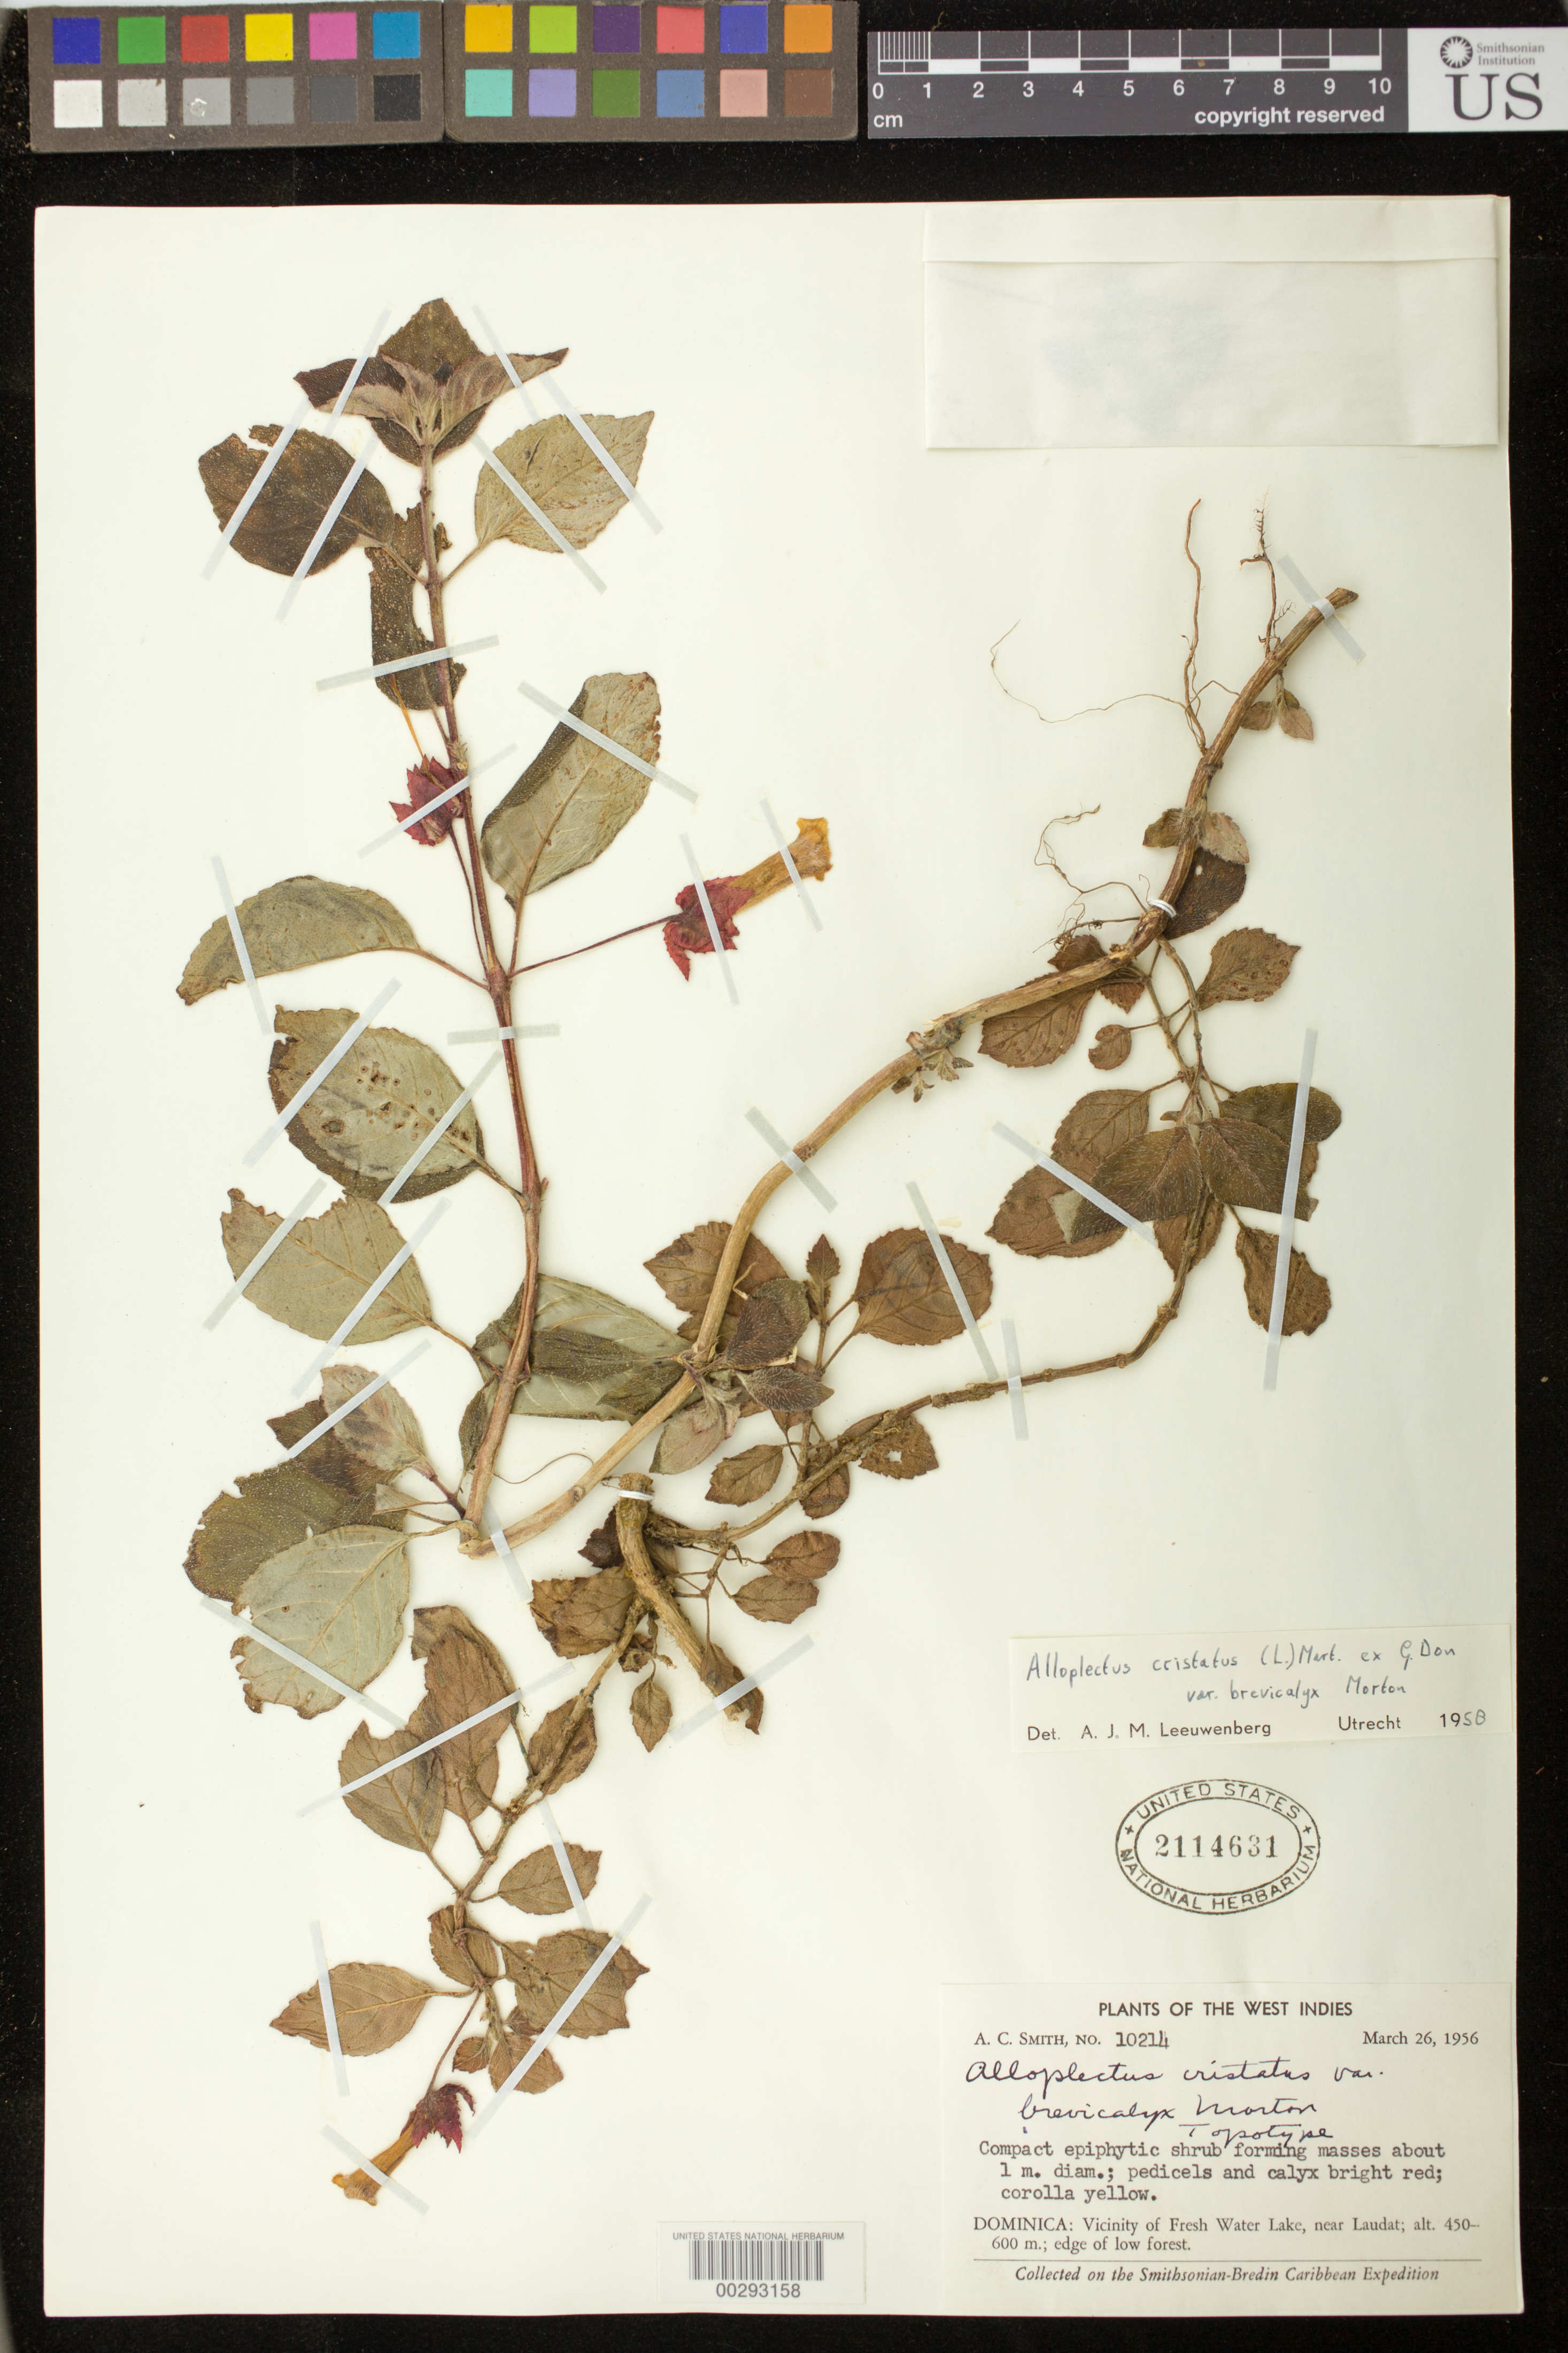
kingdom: Plantae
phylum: Tracheophyta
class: Magnoliopsida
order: Lamiales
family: Gesneriaceae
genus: Crantzia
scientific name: Crantzia cristata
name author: (L.) Scop. ex Fritsch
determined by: Clark, J. L., (SEL), The Marie Selby Botanical Garden (UNITED STATES)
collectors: A. C. Smith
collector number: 10214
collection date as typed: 26 Mar 1956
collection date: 1956-03-26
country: Dominica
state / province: St. George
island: Dominica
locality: Vicinity of Fresh Water Lake, near Laudat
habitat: Edge of low forest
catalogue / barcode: US 2114631